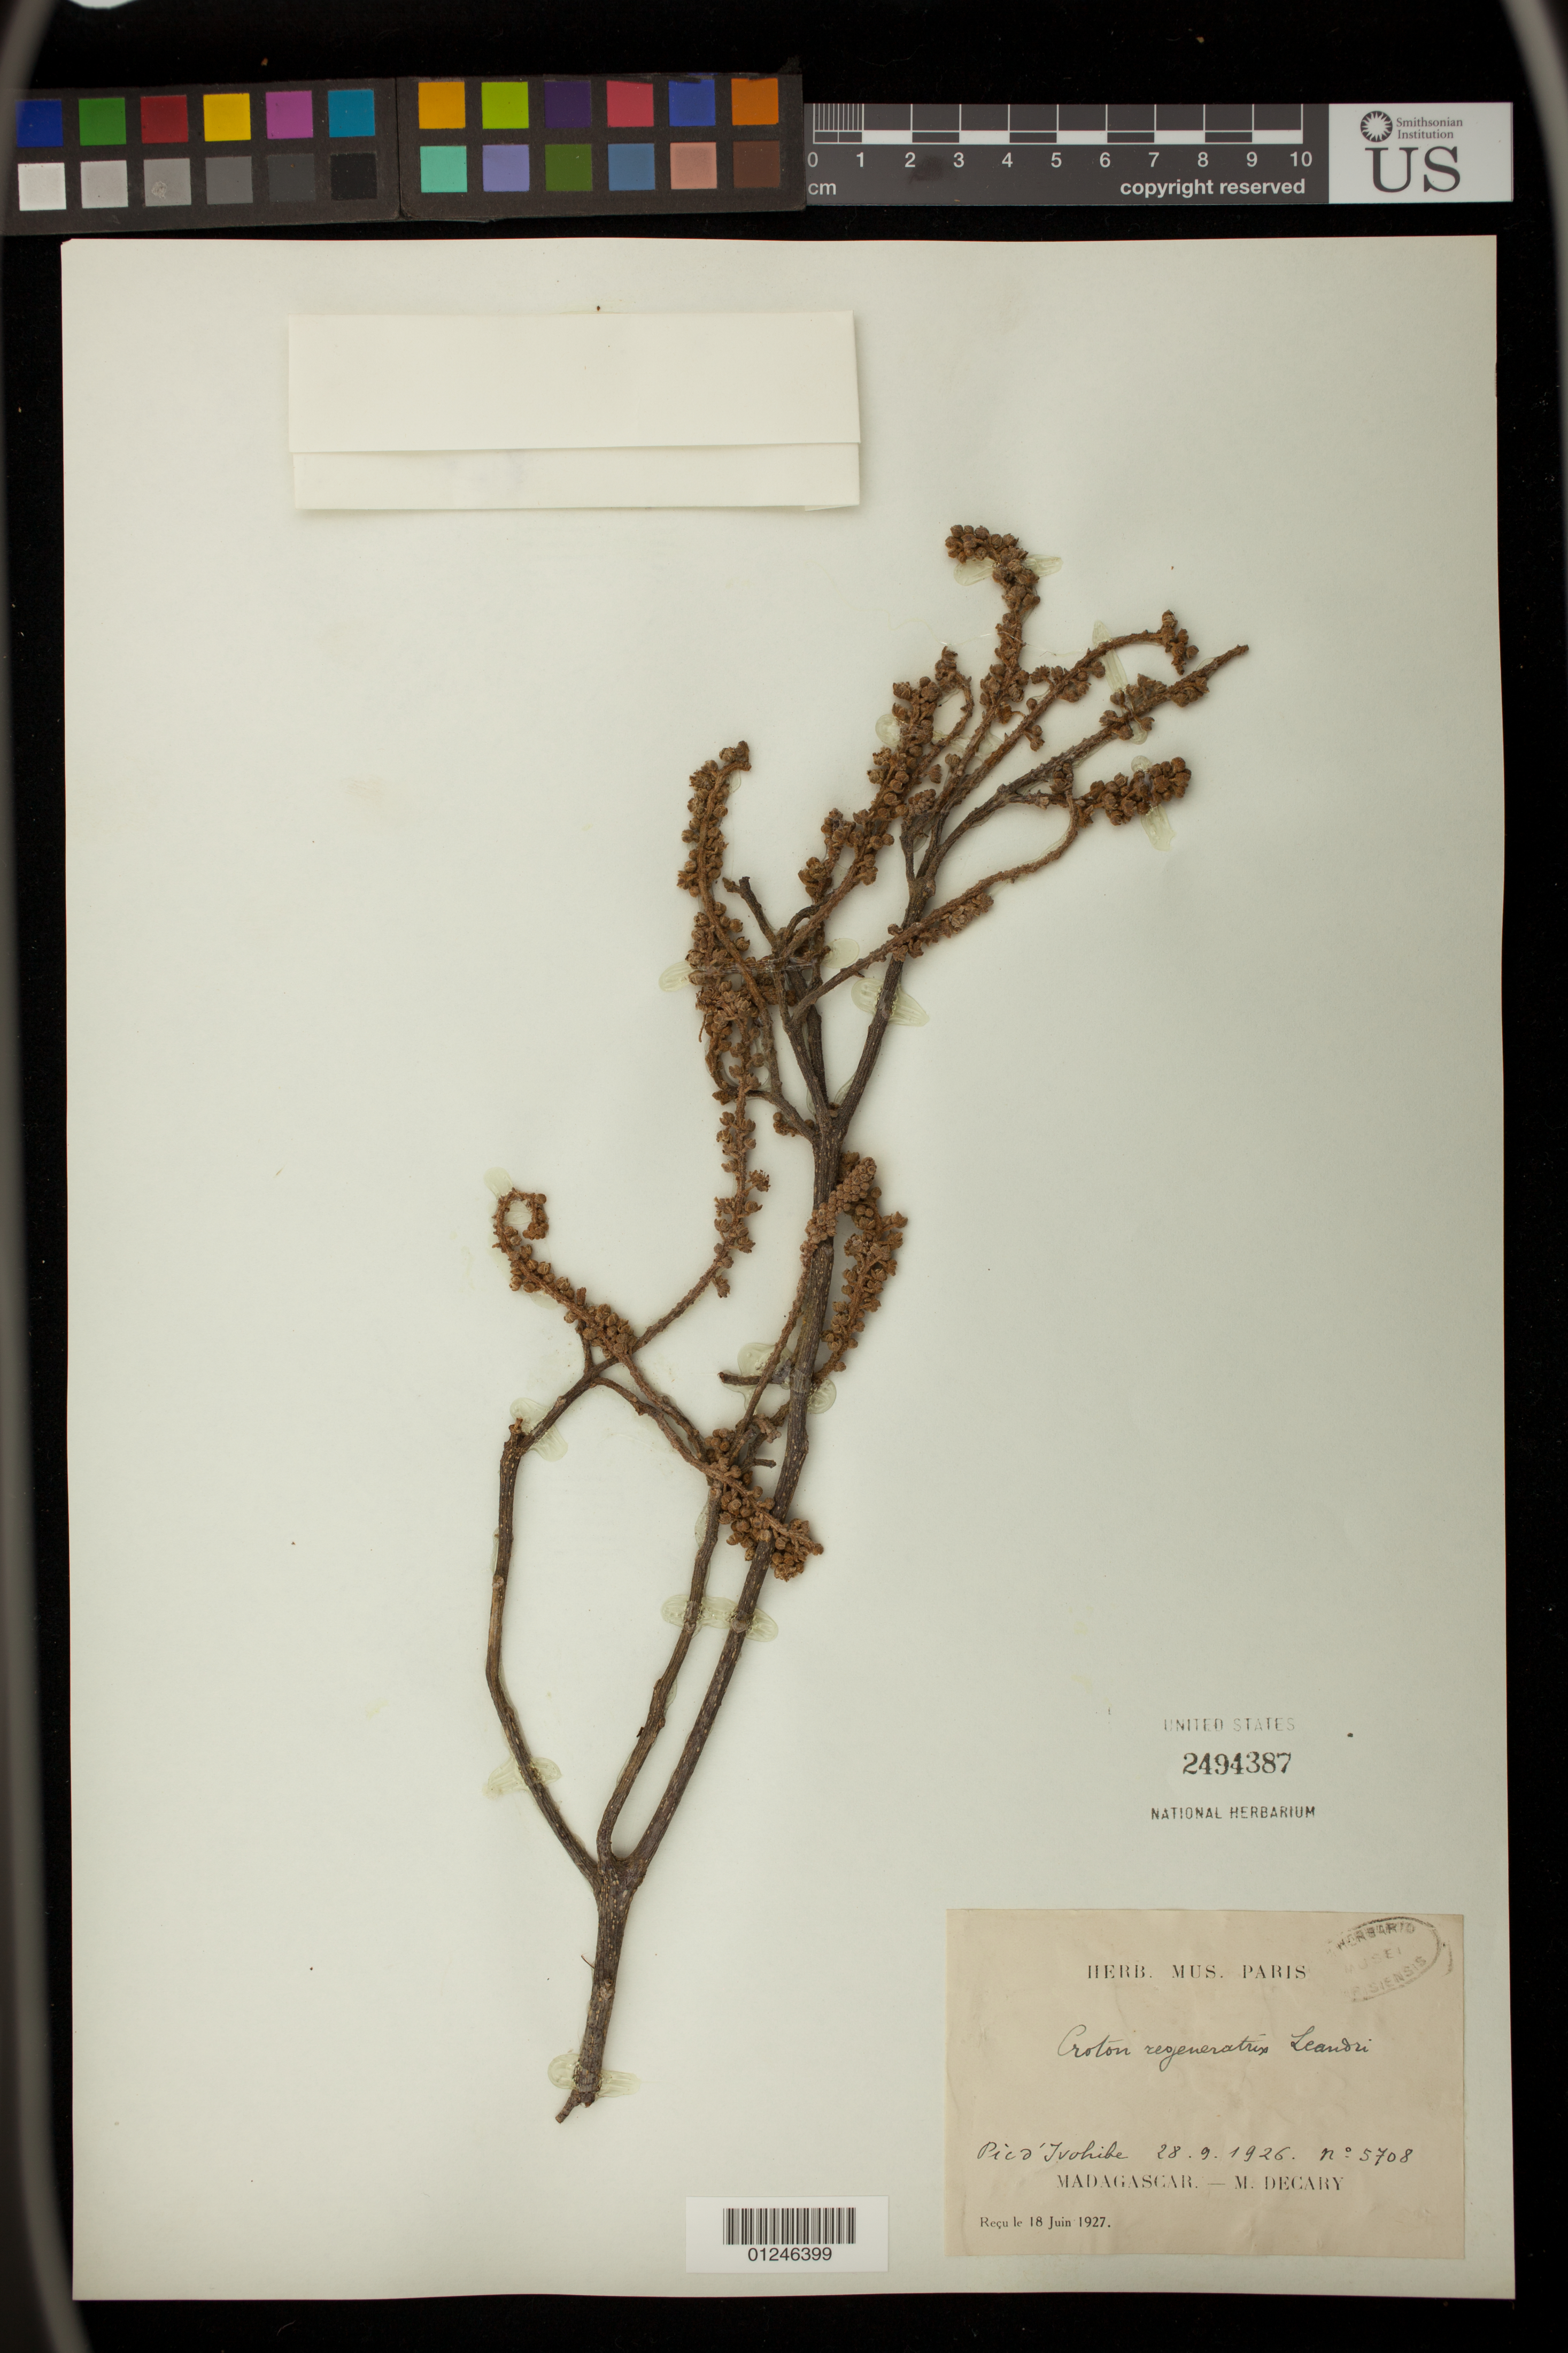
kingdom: Plantae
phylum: Tracheophyta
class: Magnoliopsida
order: Malpighiales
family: Euphorbiaceae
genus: Croton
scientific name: Croton regeneratrix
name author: Leandri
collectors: R. Decary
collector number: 5708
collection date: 1926-09-28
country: Madagascar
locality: Fara-fangana, Pic d'Jvohibe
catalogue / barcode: US 2494387